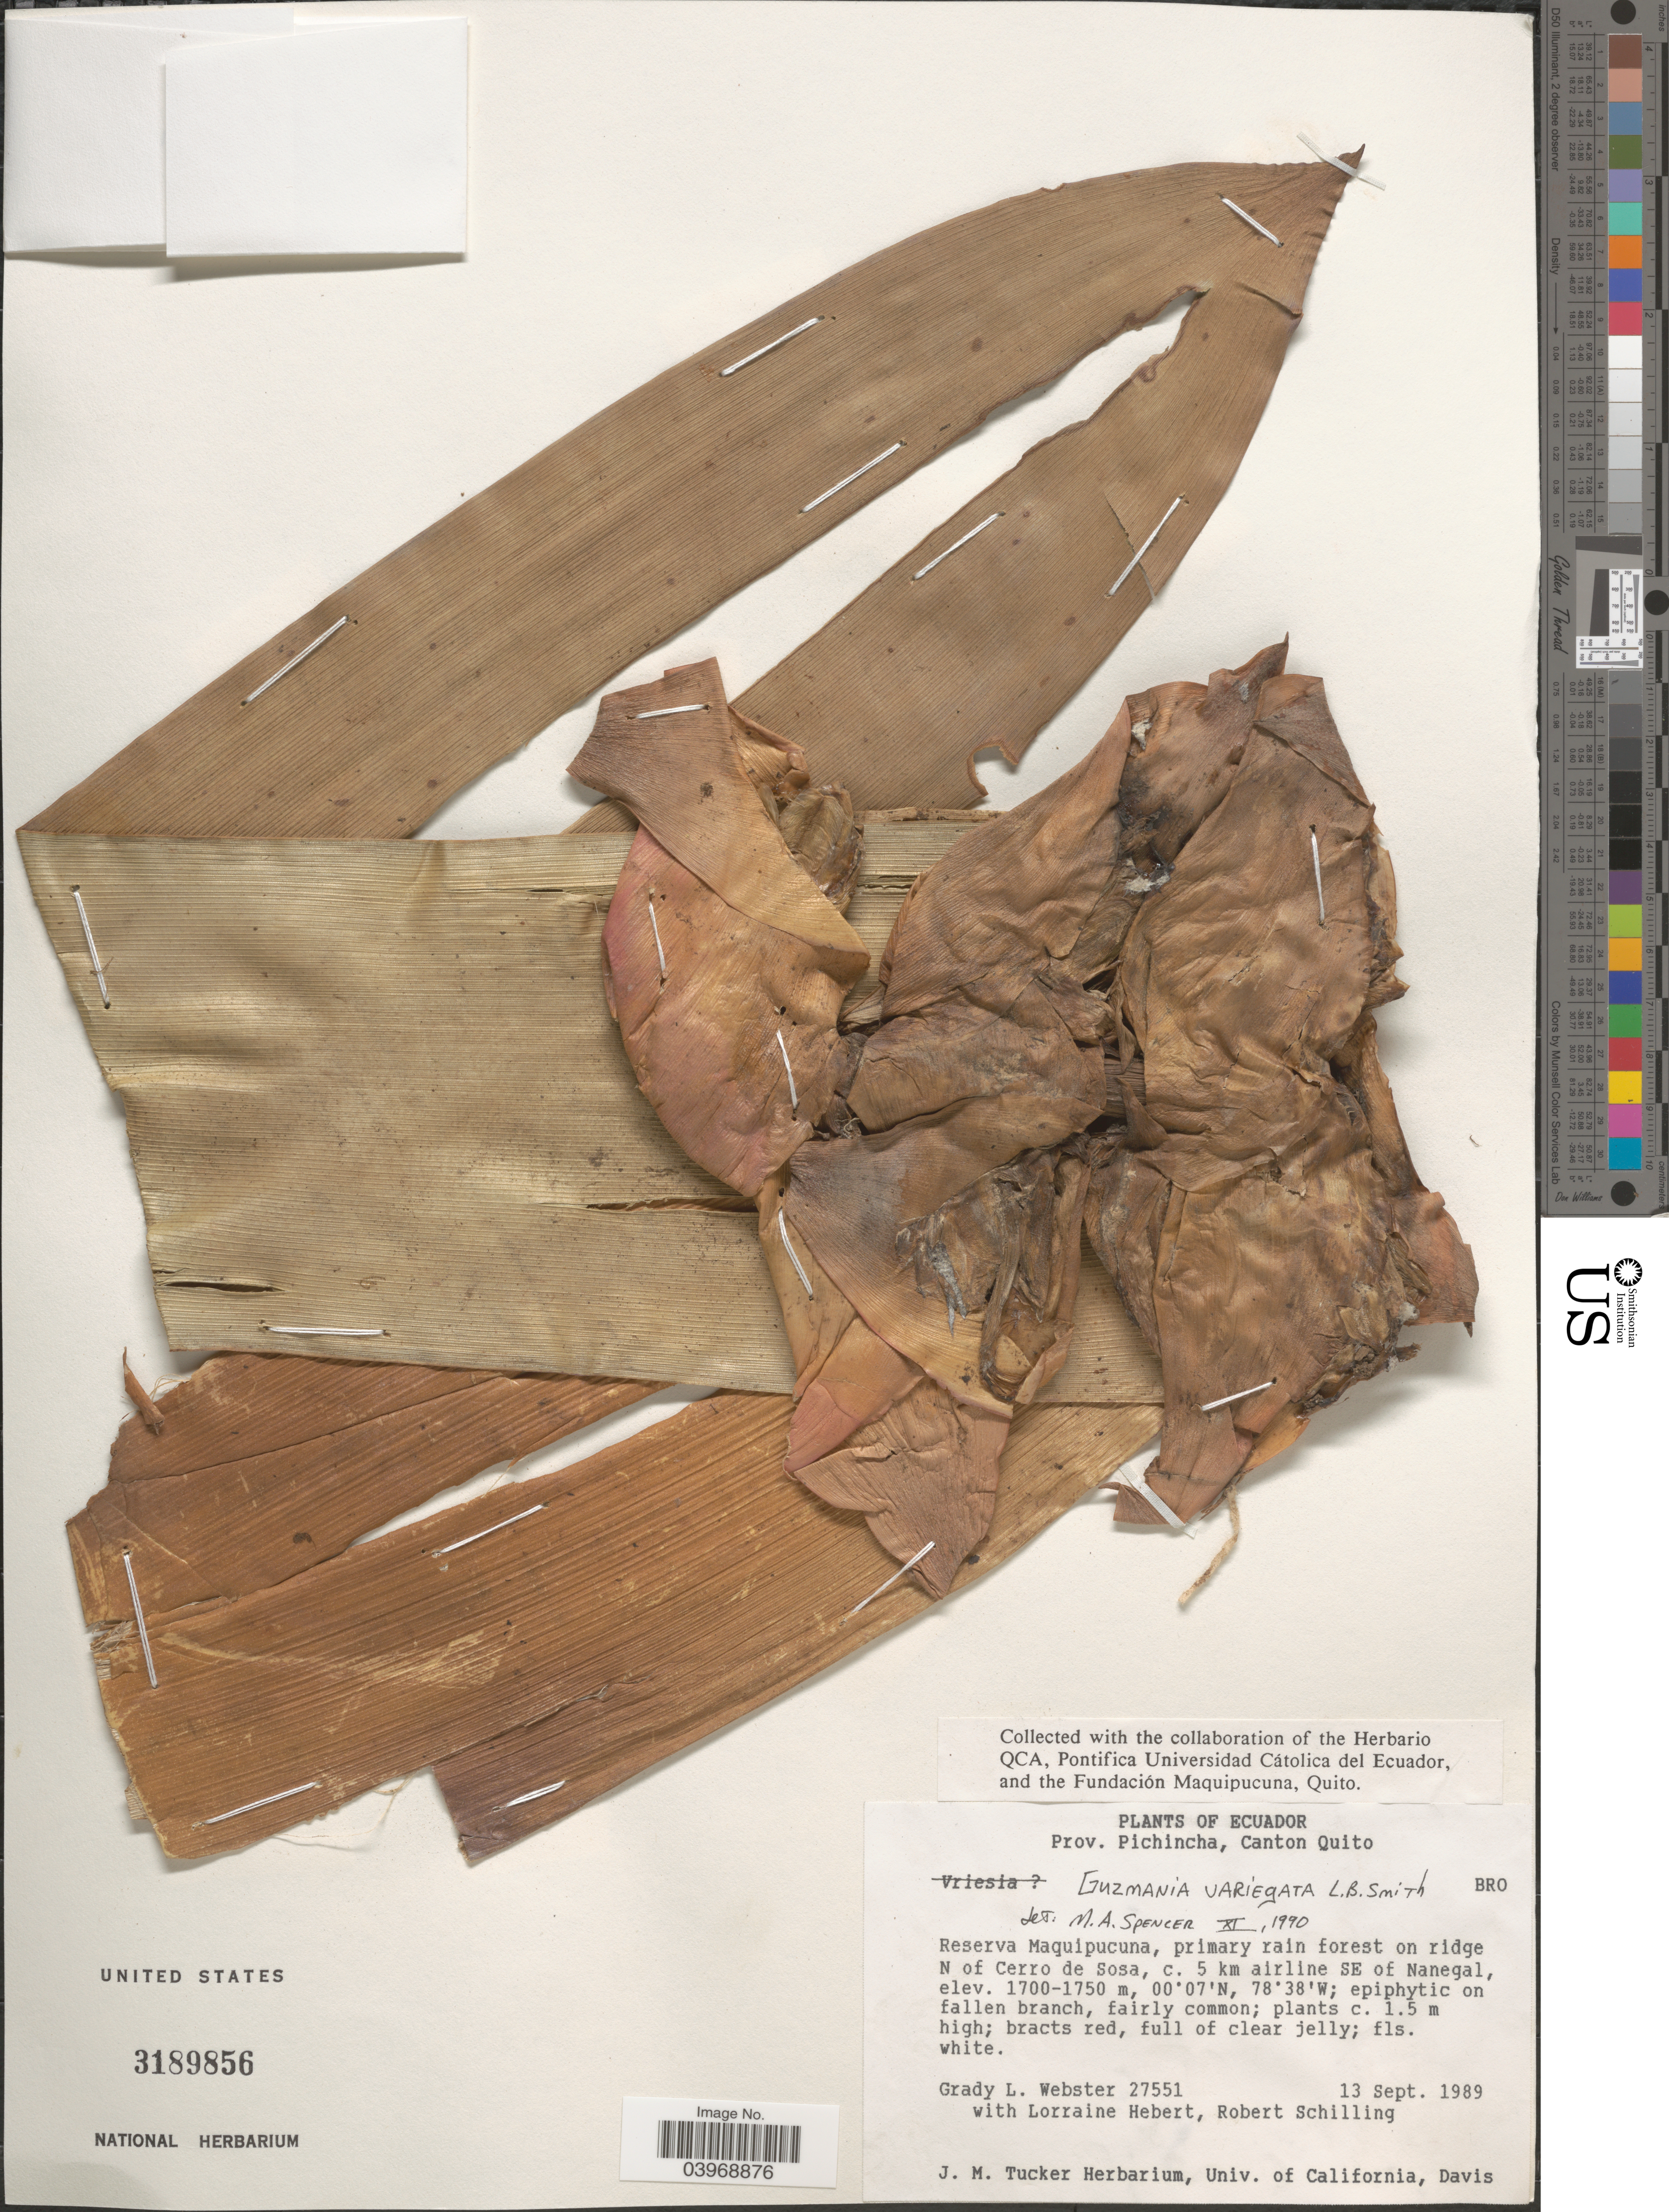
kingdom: Plantae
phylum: Tracheophyta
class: Liliopsida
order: Poales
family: Bromeliaceae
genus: Guzmania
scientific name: Guzmania variegata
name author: L.B. Sm.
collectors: G. L. Webster, L. Hebert & R. Schilling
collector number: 27551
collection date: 1989-09-13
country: Ecuador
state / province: Pichincha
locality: Canton Quito. Reserva Maquipucuna, primary rain forest on ridge N of Cerro de Sosa, c. 5 km airline SE of Nanegal.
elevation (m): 1700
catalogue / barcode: US 3189856